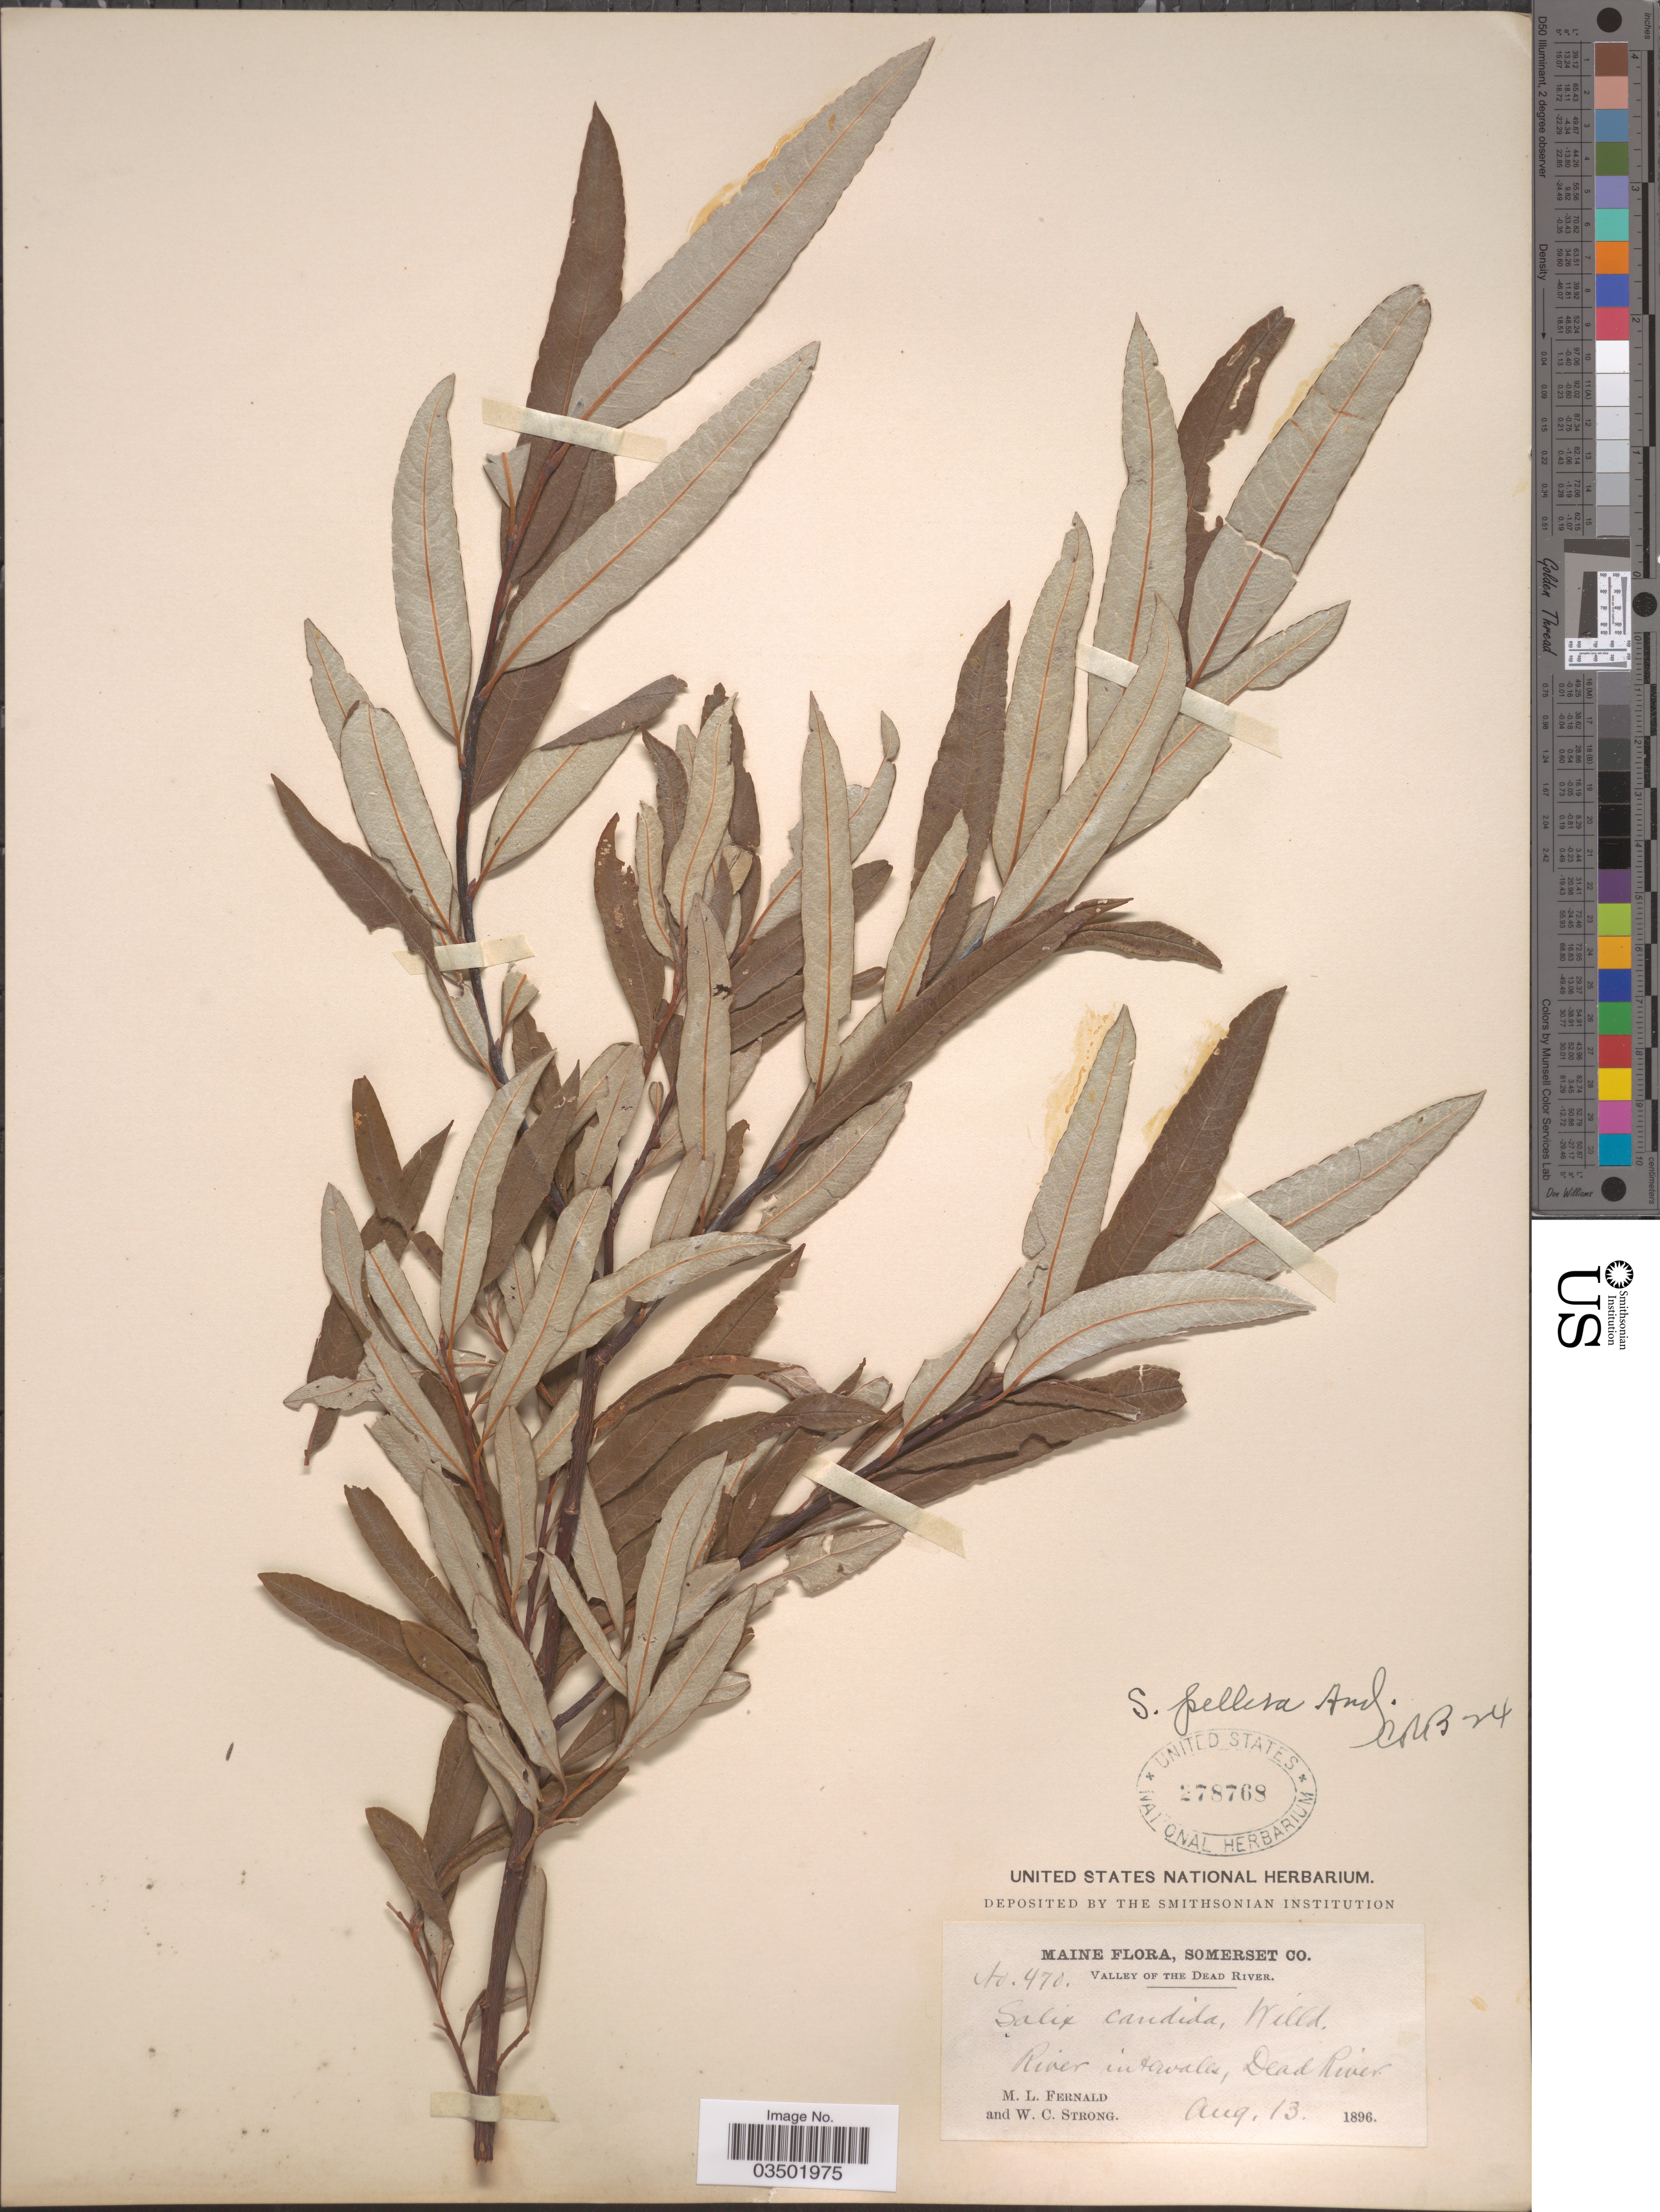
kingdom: Plantae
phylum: Tracheophyta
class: Magnoliopsida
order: Malpighiales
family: Salicaceae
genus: Salix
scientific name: Salix pellita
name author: (Andersson) Bebb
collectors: M. L. Fernald & W. C. Strong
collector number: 470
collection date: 1896-08-13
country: United States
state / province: Maine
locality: Somerset Co. Valley of the Dead River. River intervalis, Dead River.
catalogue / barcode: US 278768